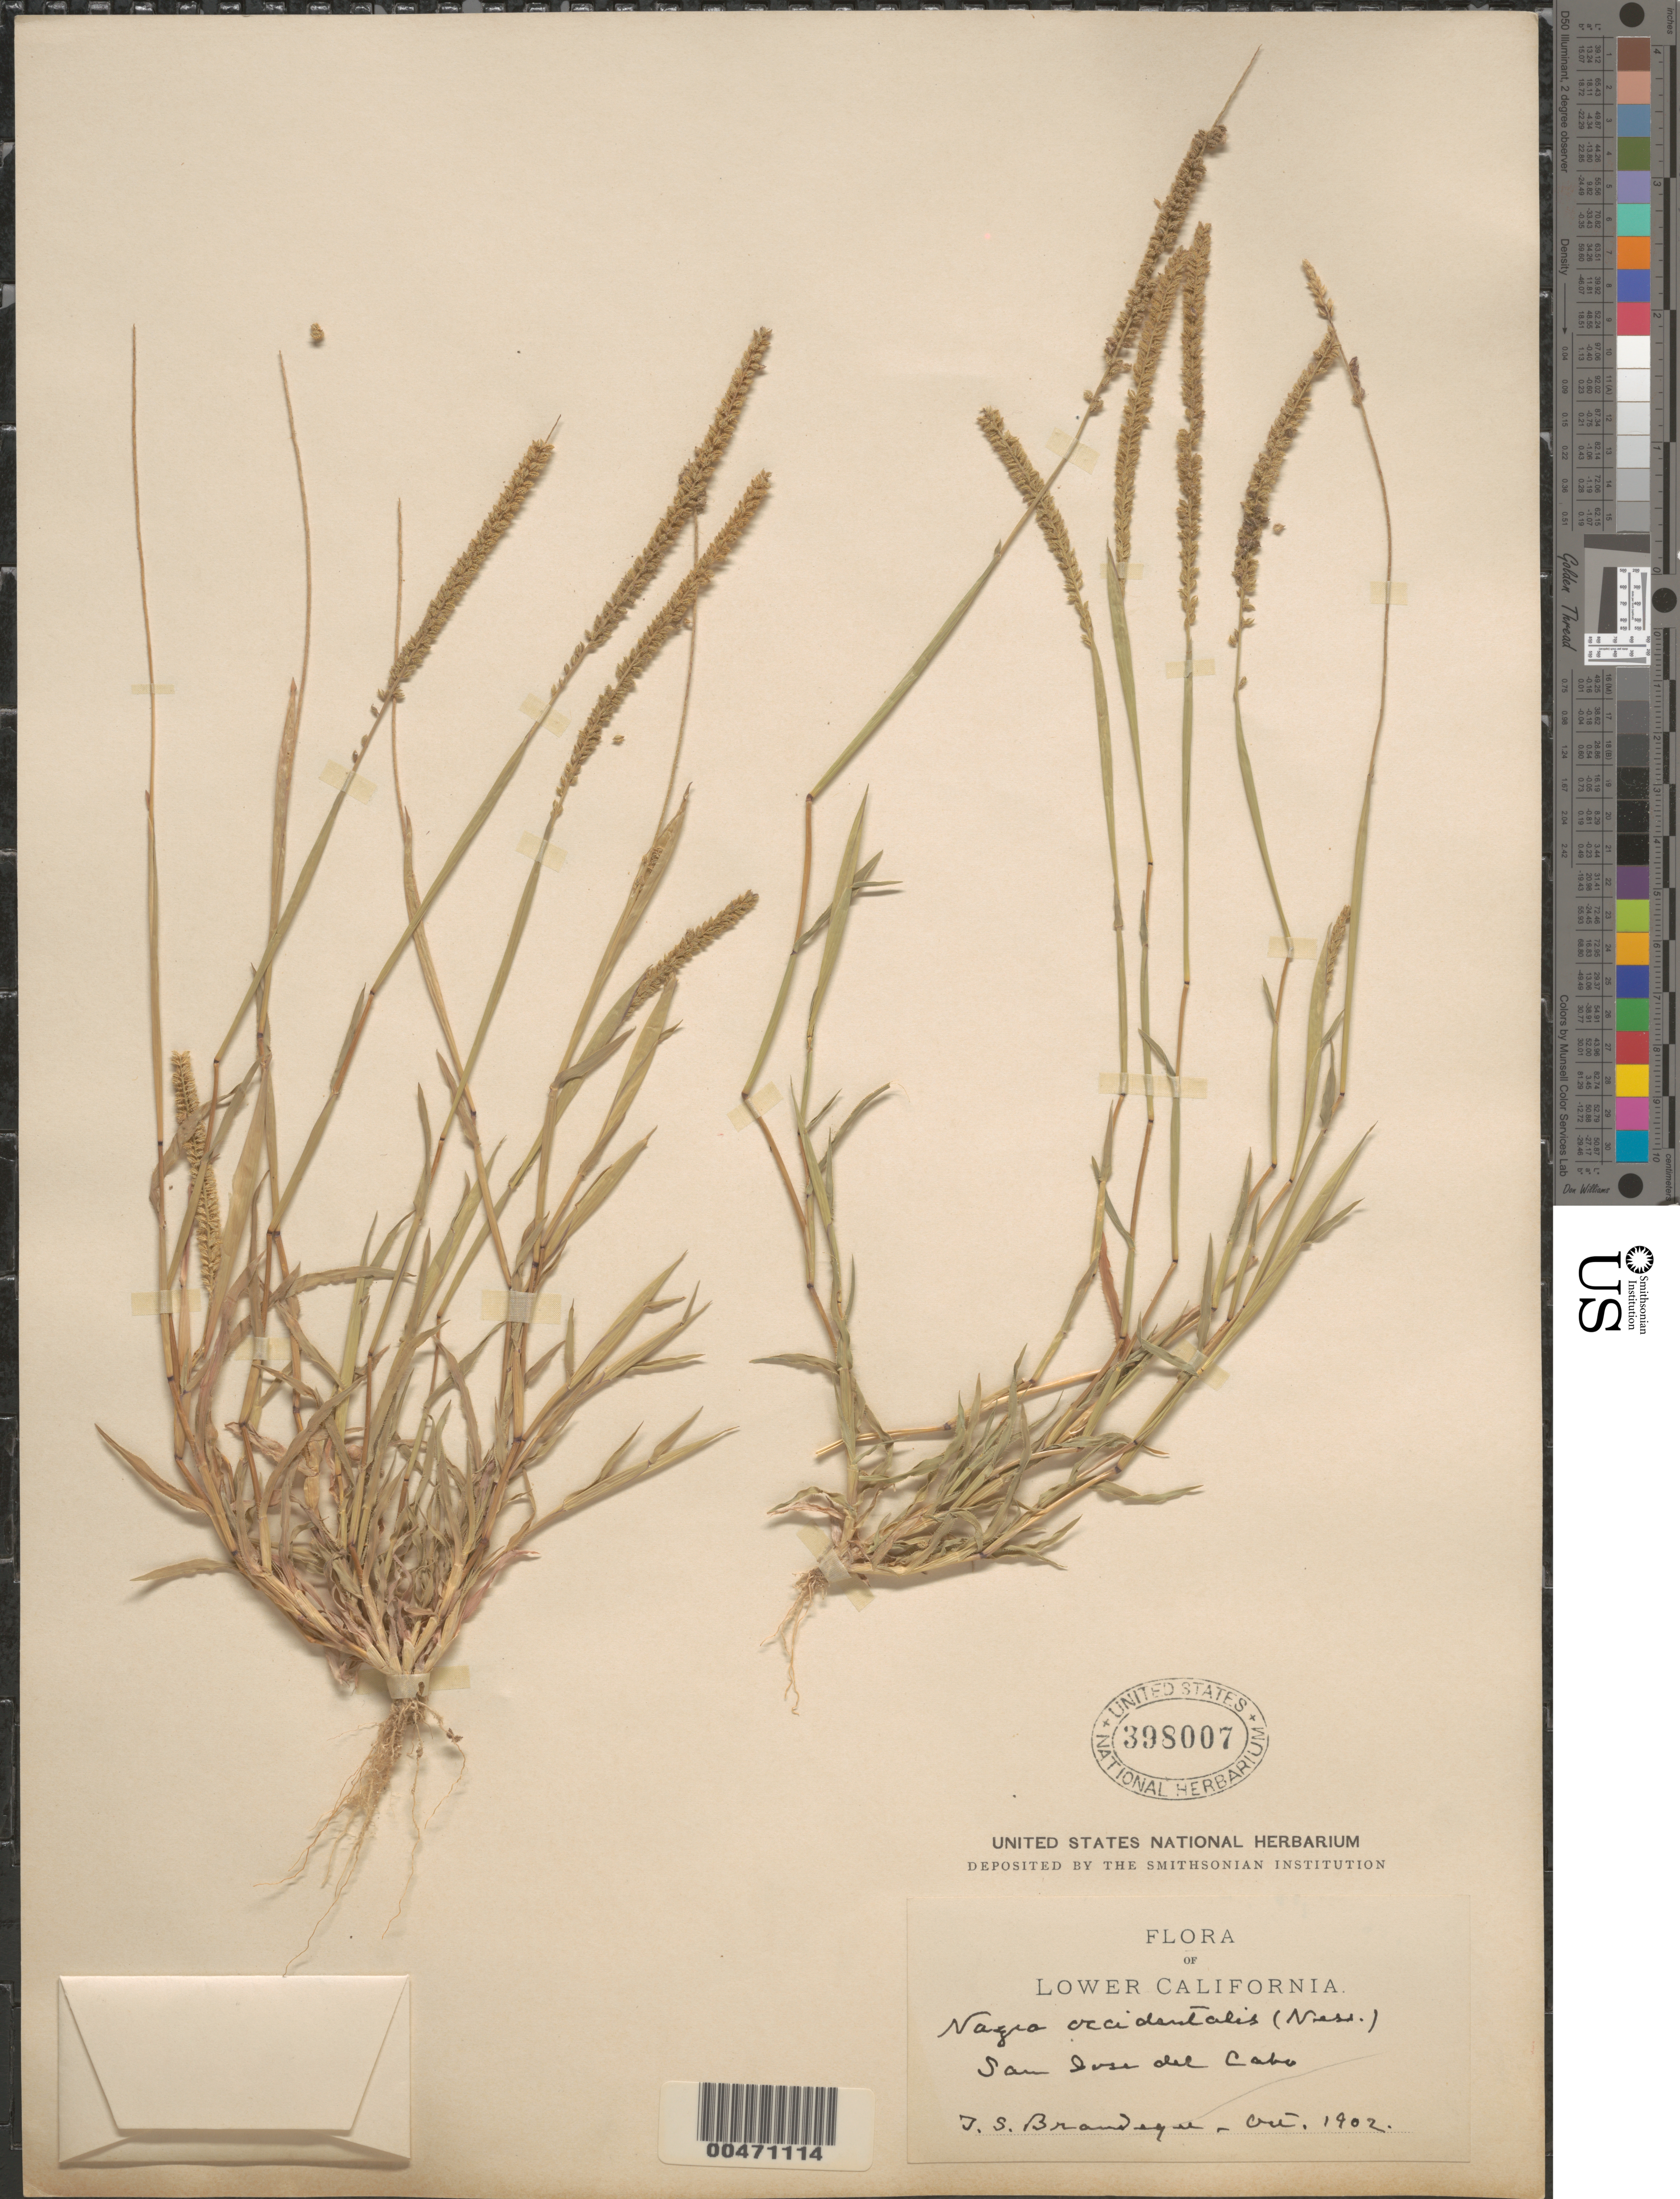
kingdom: Plantae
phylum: Tracheophyta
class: Liliopsida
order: Poales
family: Poaceae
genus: Tragus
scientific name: Tragus berteronianus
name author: Schult.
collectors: T. S. Brandegee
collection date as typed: Oct 1902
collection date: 1902-10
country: Mexico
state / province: Baja California Sur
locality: San José del Cabo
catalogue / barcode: US 398007